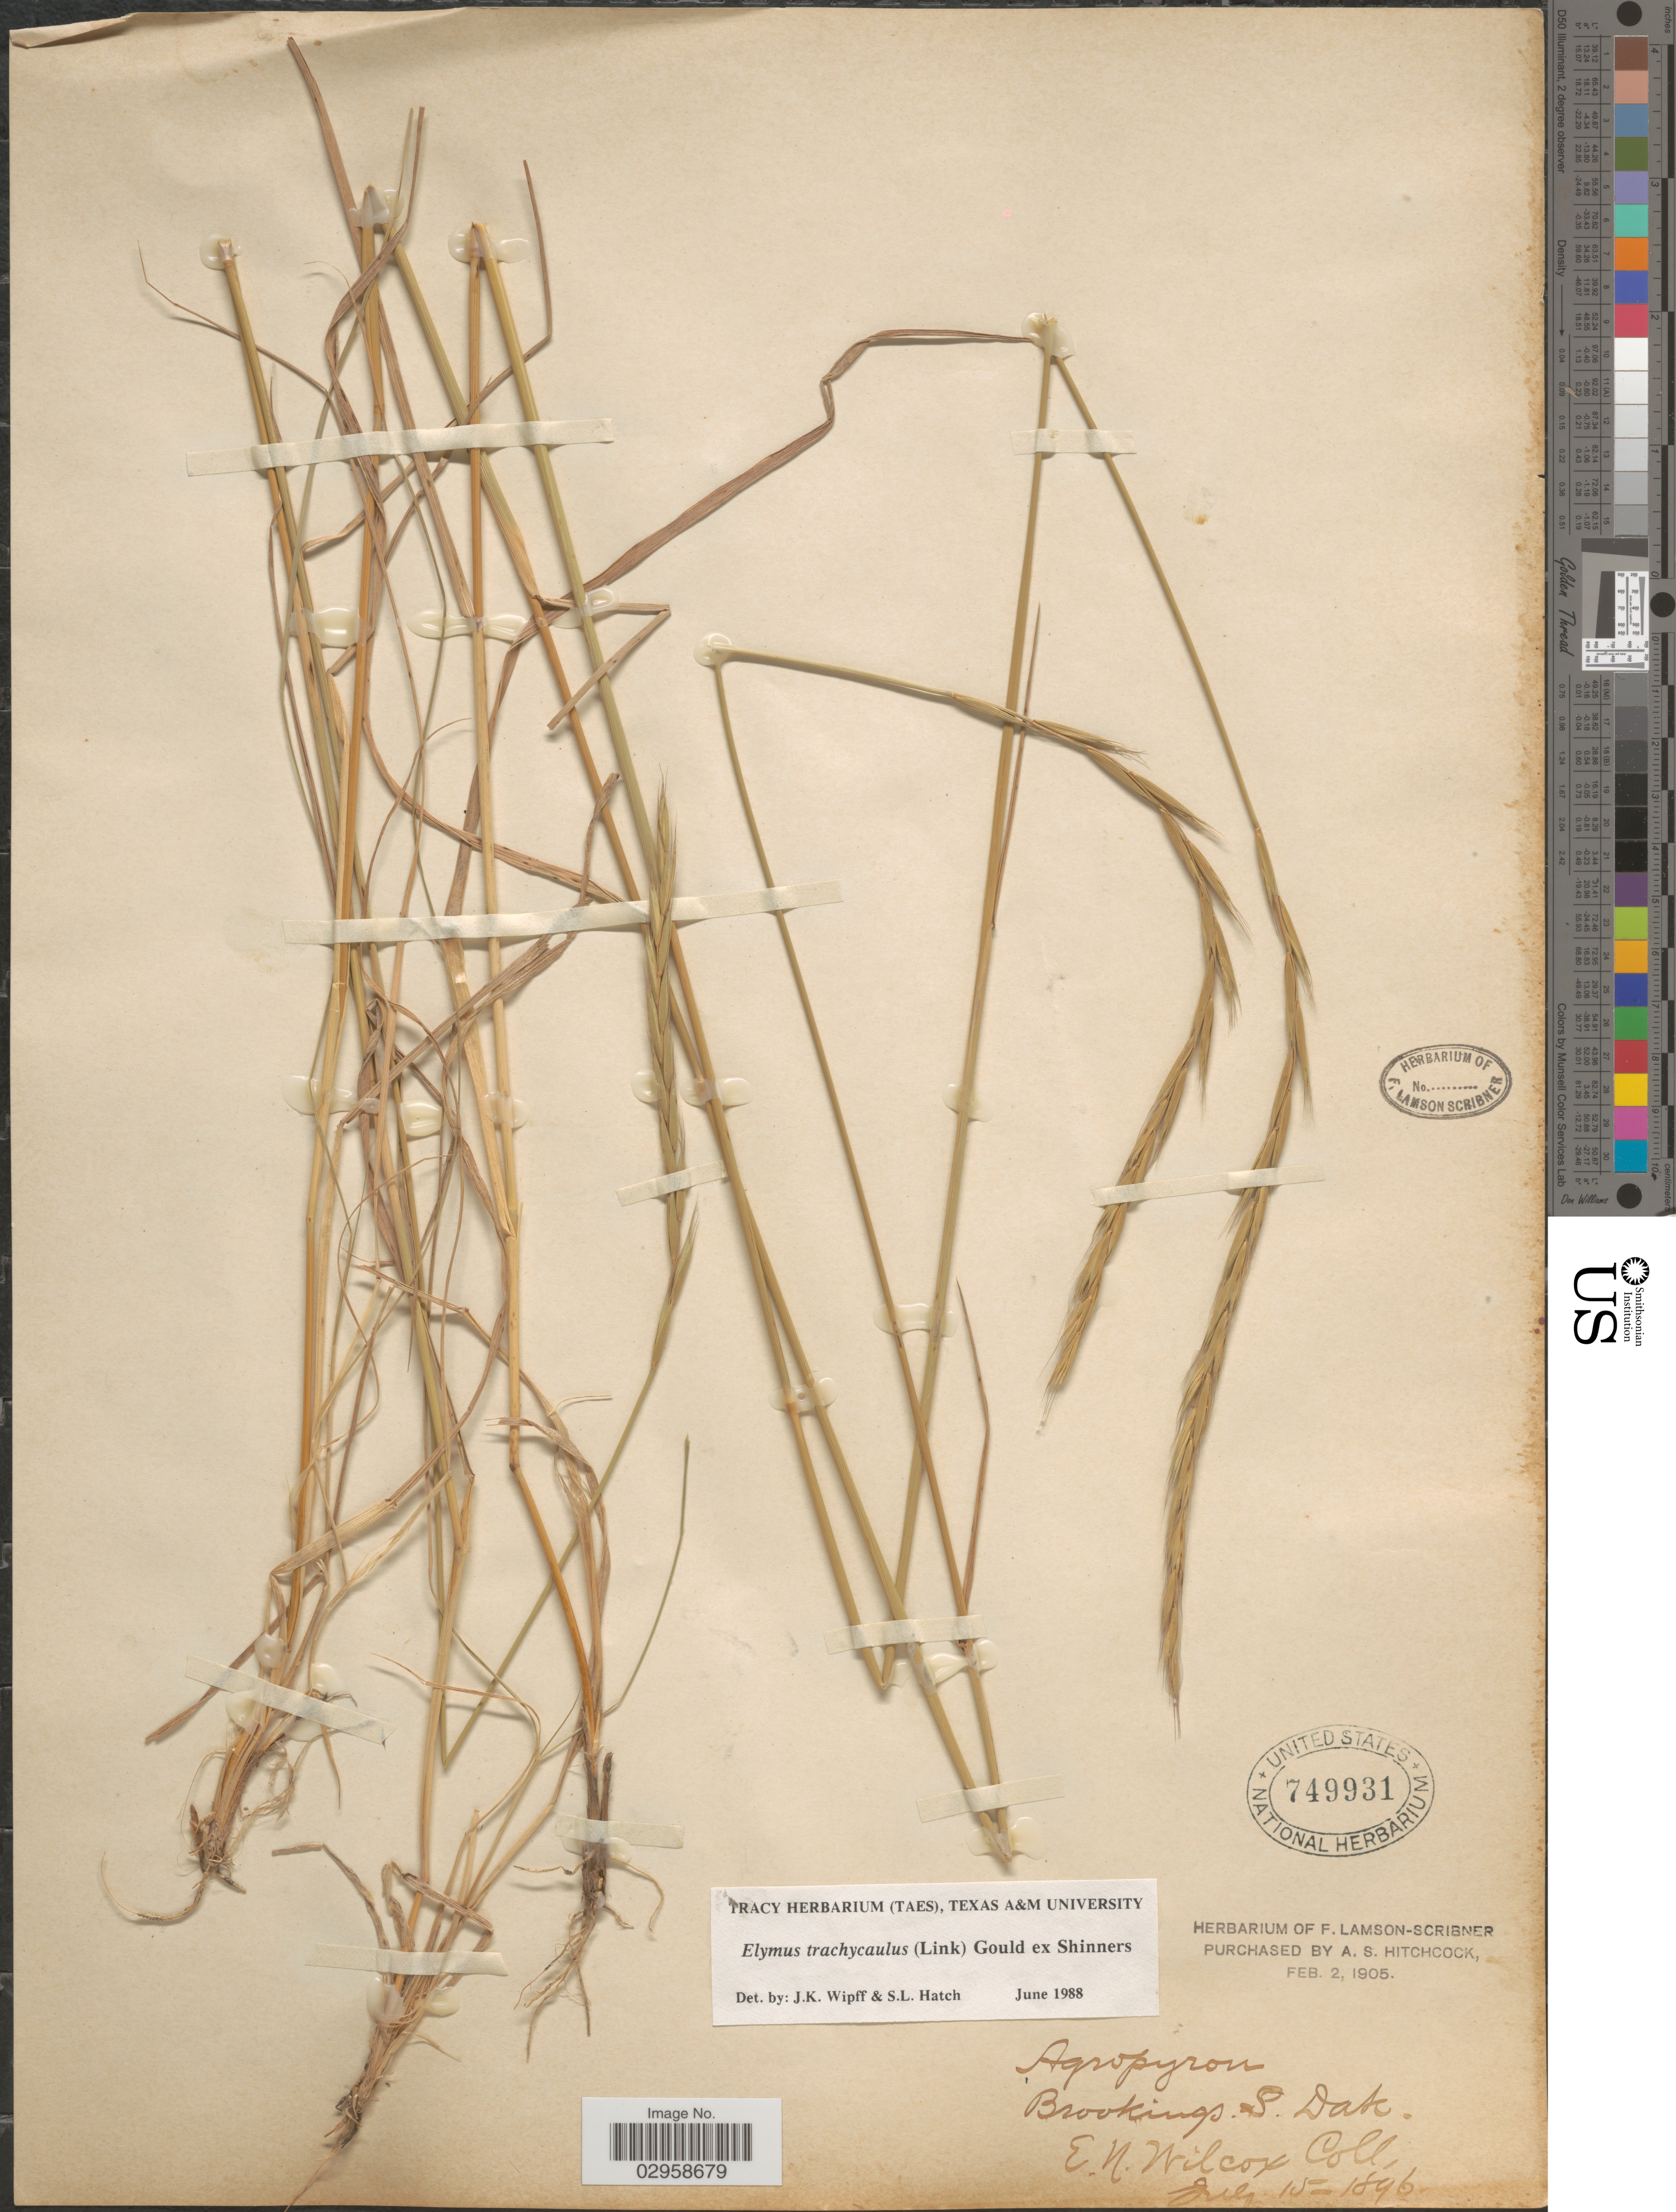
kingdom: Plantae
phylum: Tracheophyta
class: Liliopsida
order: Poales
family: Poaceae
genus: Elymus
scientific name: Elymus trachycaulus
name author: (Link) Gould ex Shinners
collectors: E. Wilcox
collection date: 1896-07-15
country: United States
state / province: South Dakota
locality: Brookings.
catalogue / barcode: US 749931